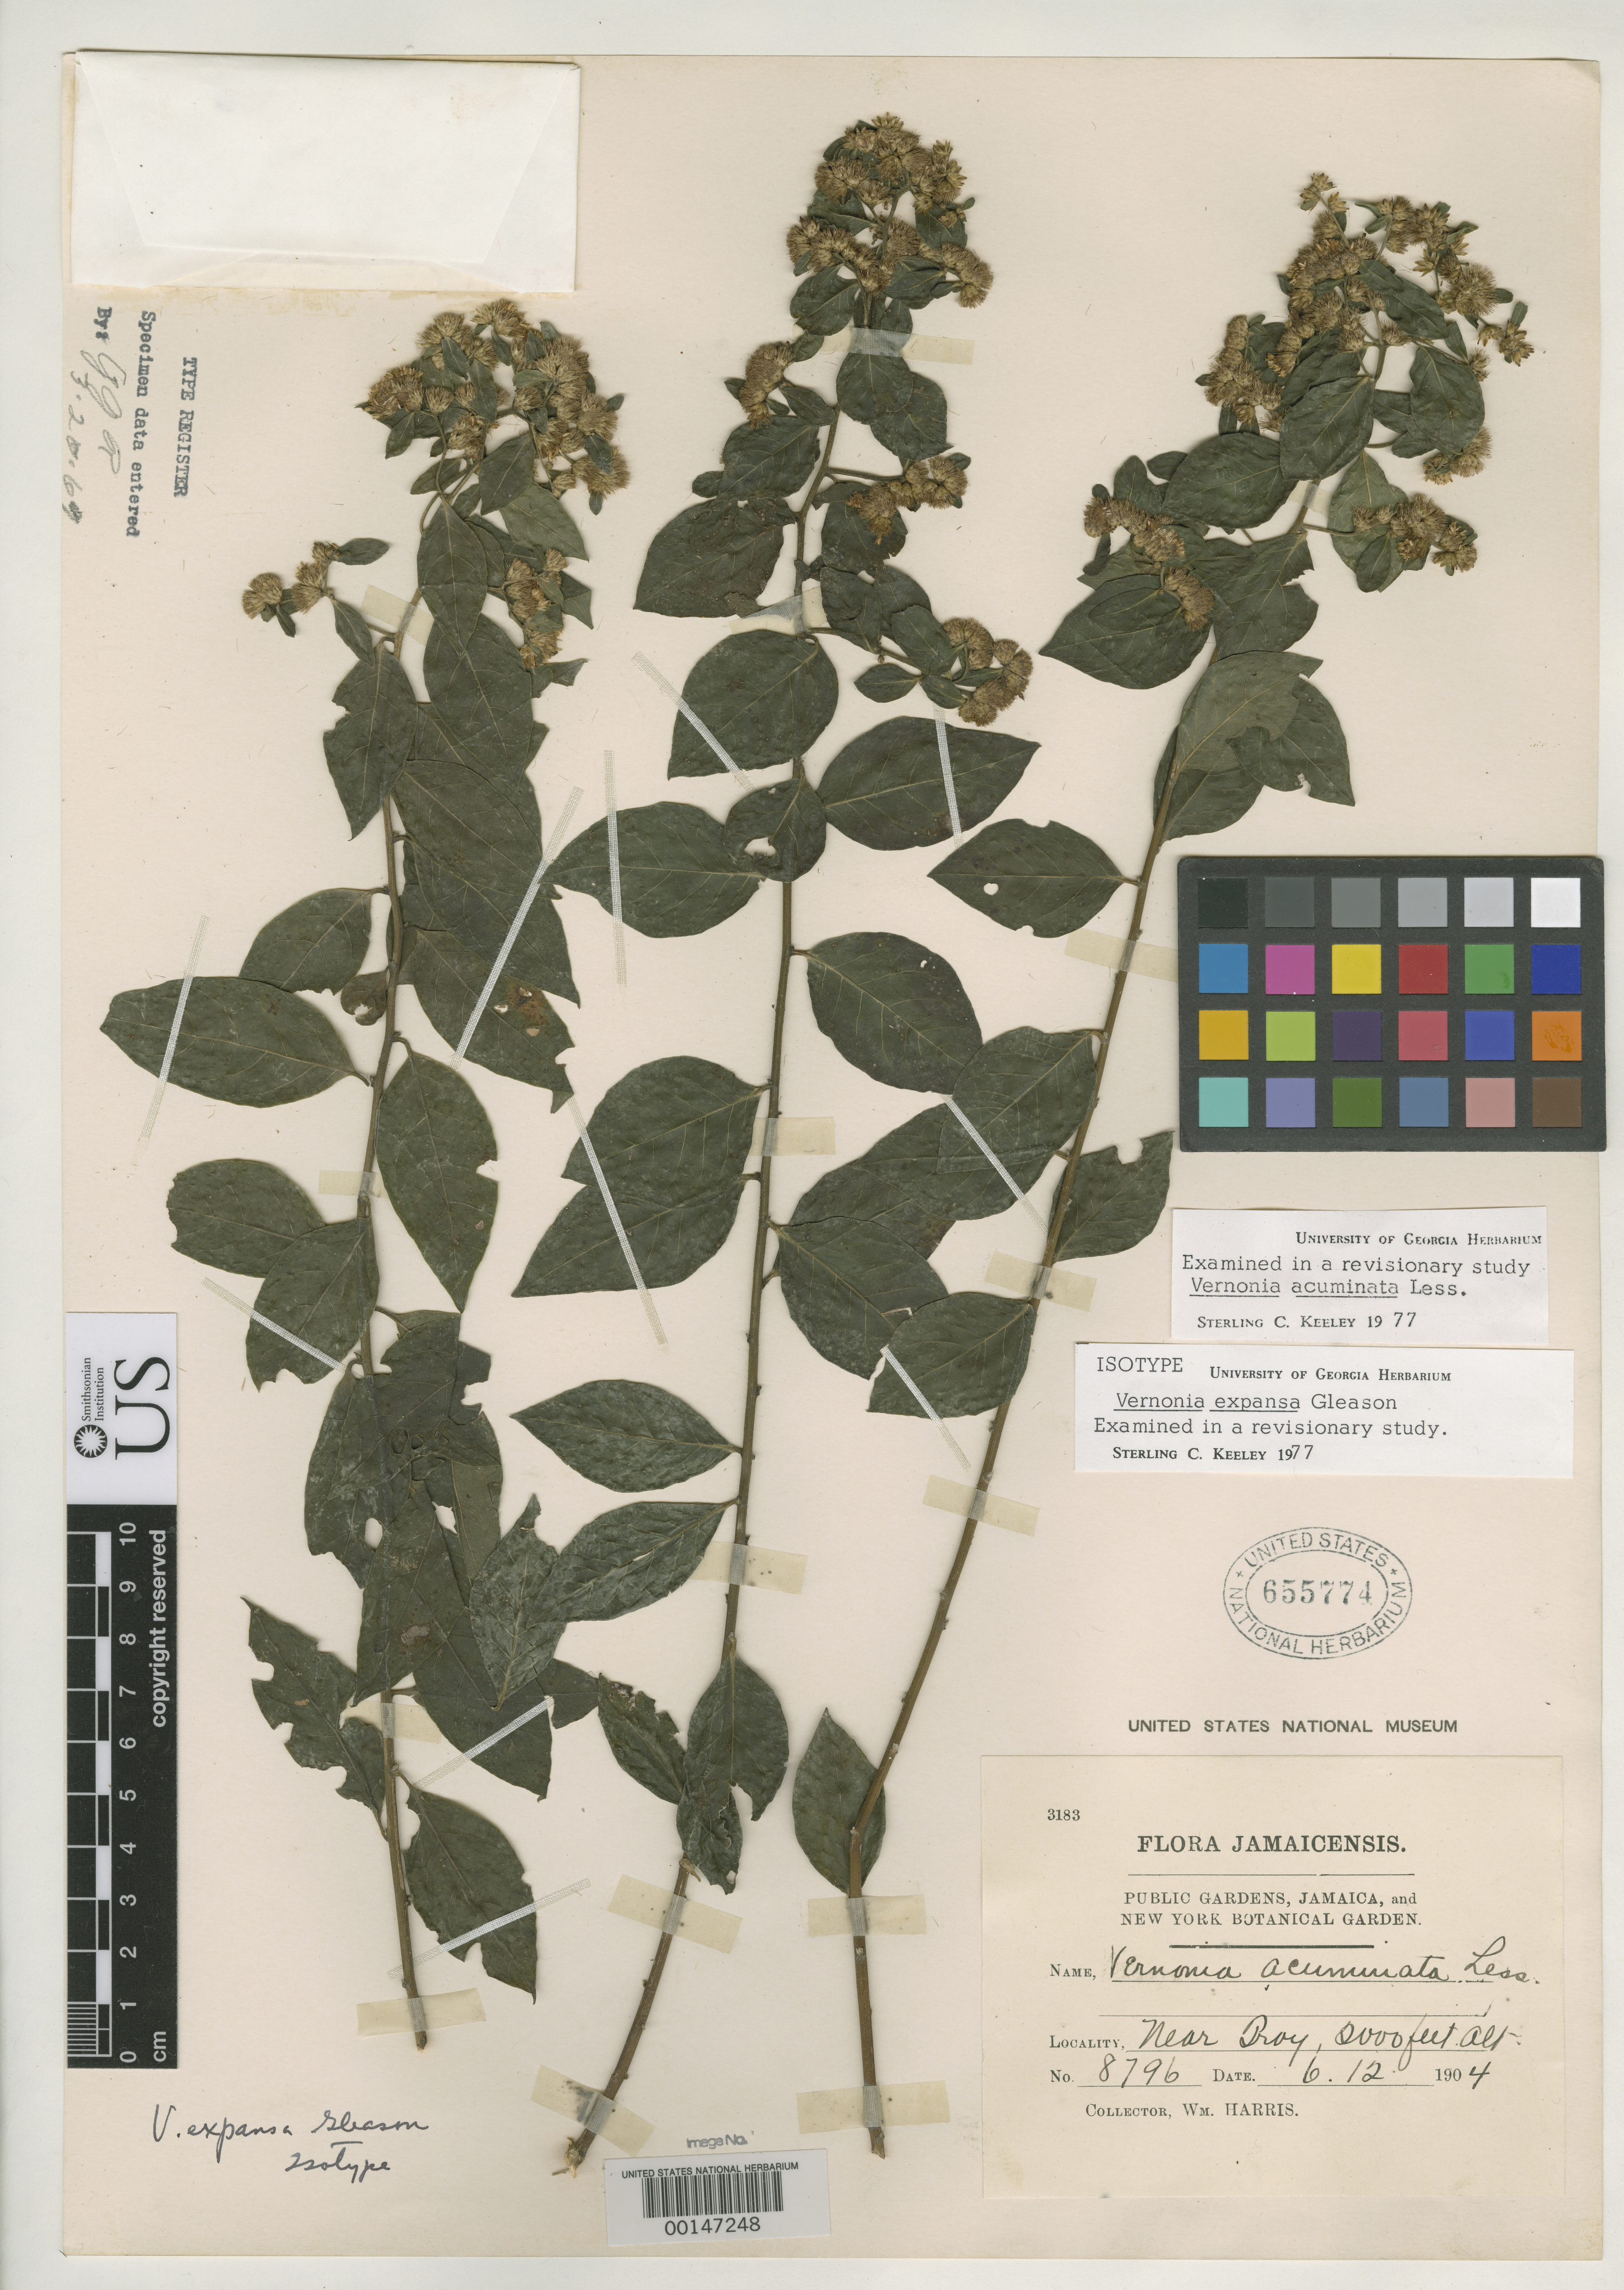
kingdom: Plantae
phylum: Tracheophyta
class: Magnoliopsida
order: Asterales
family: Asteraceae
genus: Vernonia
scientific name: Vernonia expansa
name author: Gleason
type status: Isotype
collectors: W. H. Harris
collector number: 8796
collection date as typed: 12 Jun 1904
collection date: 1904-06-12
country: Jamaica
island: Greater Antilles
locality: Troy.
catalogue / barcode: US 655774